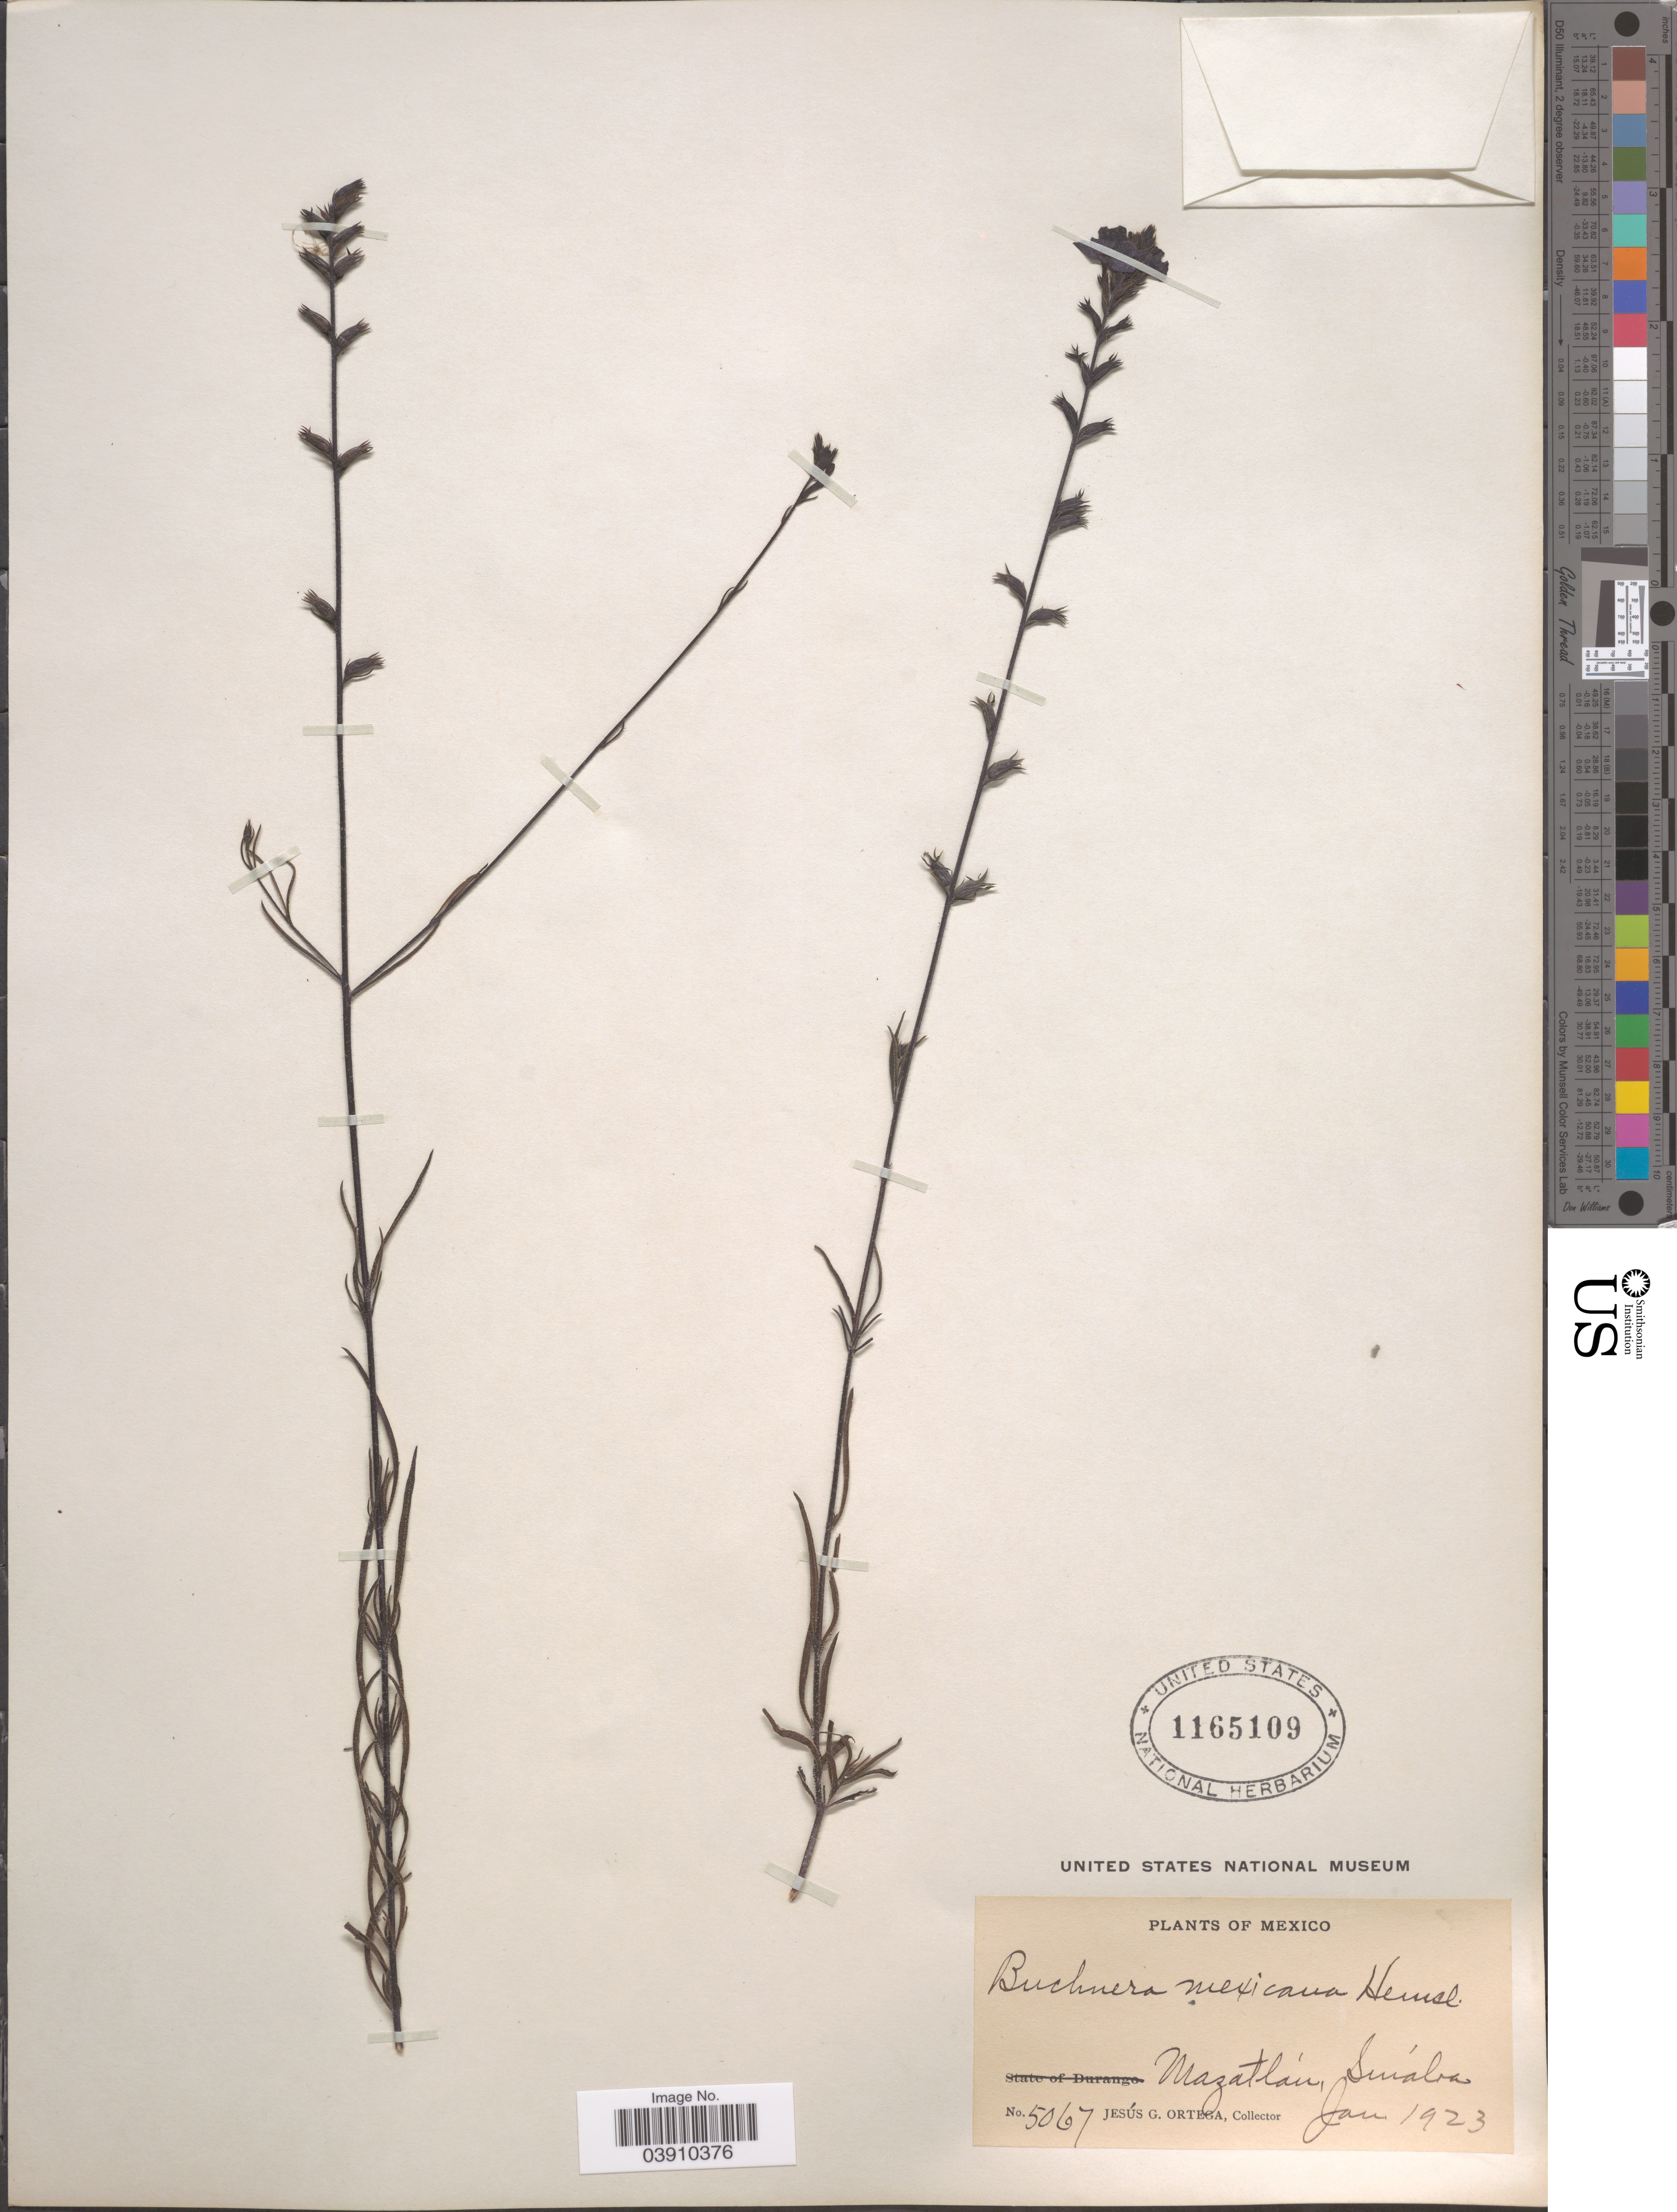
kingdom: Plantae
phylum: Tracheophyta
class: Magnoliopsida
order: Lamiales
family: Orobanchaceae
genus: Buchnera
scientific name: Buchnera pusilla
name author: Kunth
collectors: J. Ortega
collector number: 5067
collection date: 1923-01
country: Mexico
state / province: Sinaloa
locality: Mazatlán.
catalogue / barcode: US 1165109